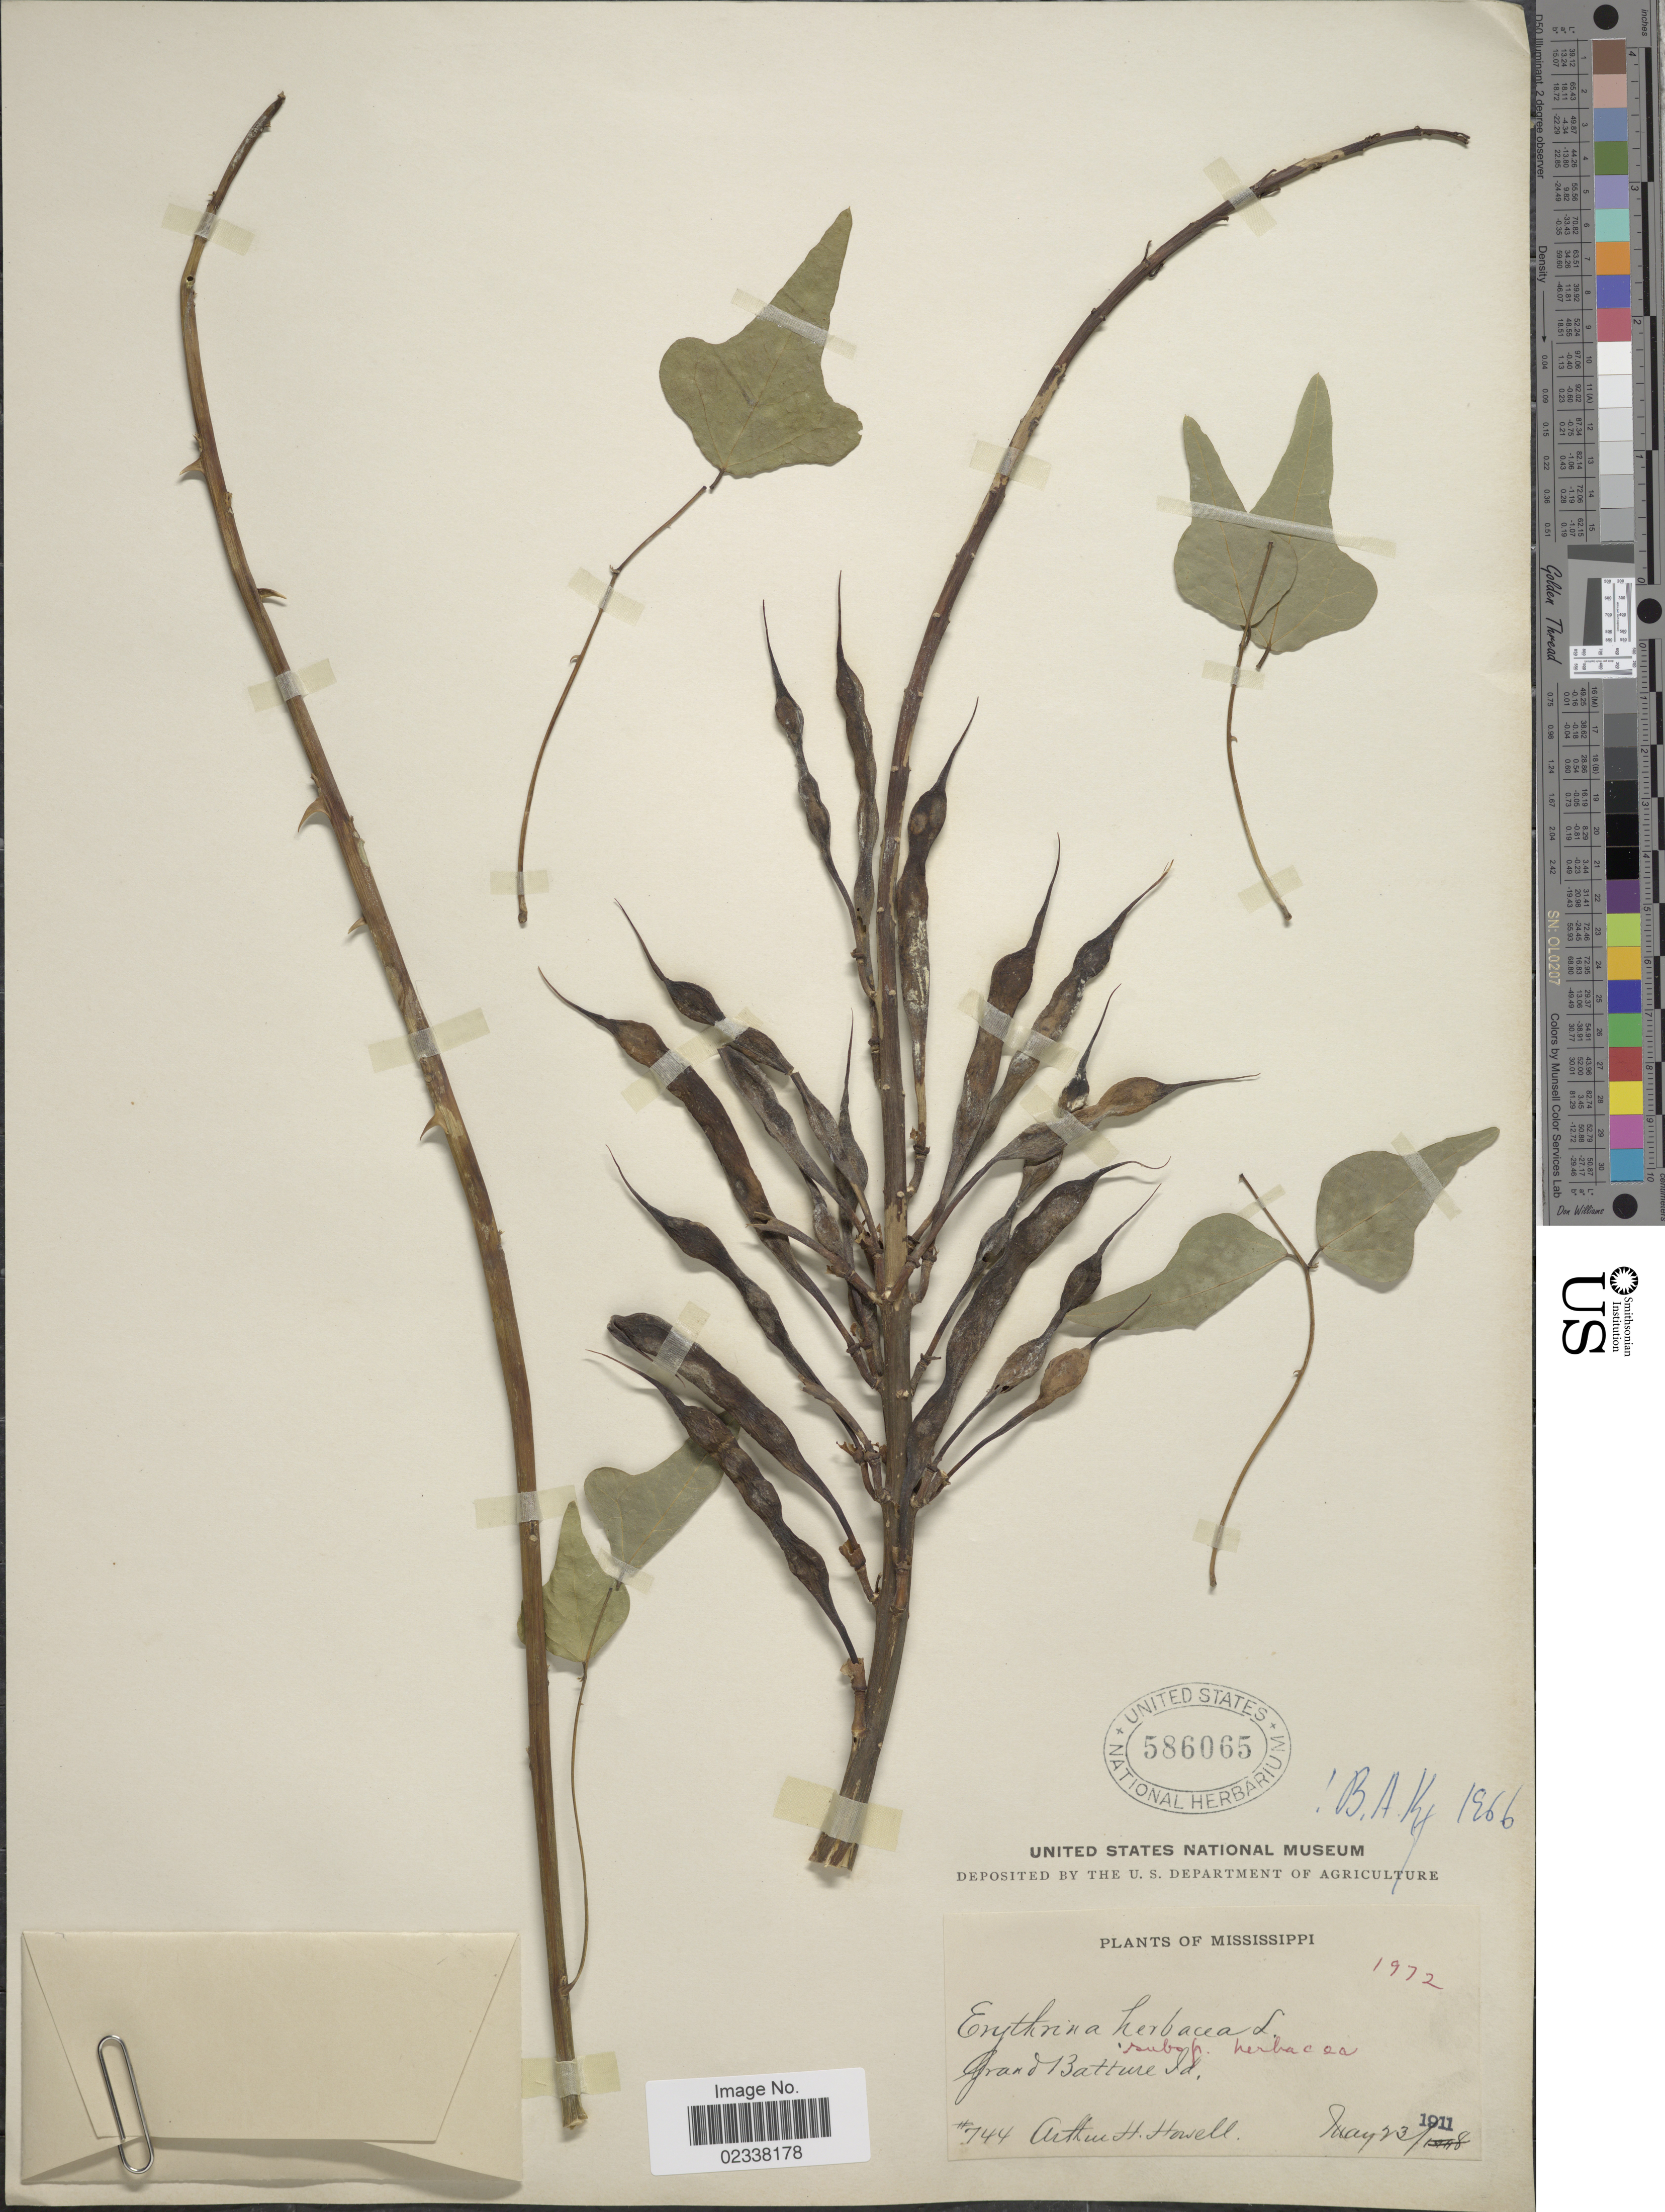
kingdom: Plantae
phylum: Tracheophyta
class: Magnoliopsida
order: Fabales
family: Fabaceae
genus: Erythrina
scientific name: Erythrina herbacea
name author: L.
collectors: A. H. Howell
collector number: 744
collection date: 1911-05-23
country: United States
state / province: Mississippi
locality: Grand Batture Id.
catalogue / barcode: US 586065